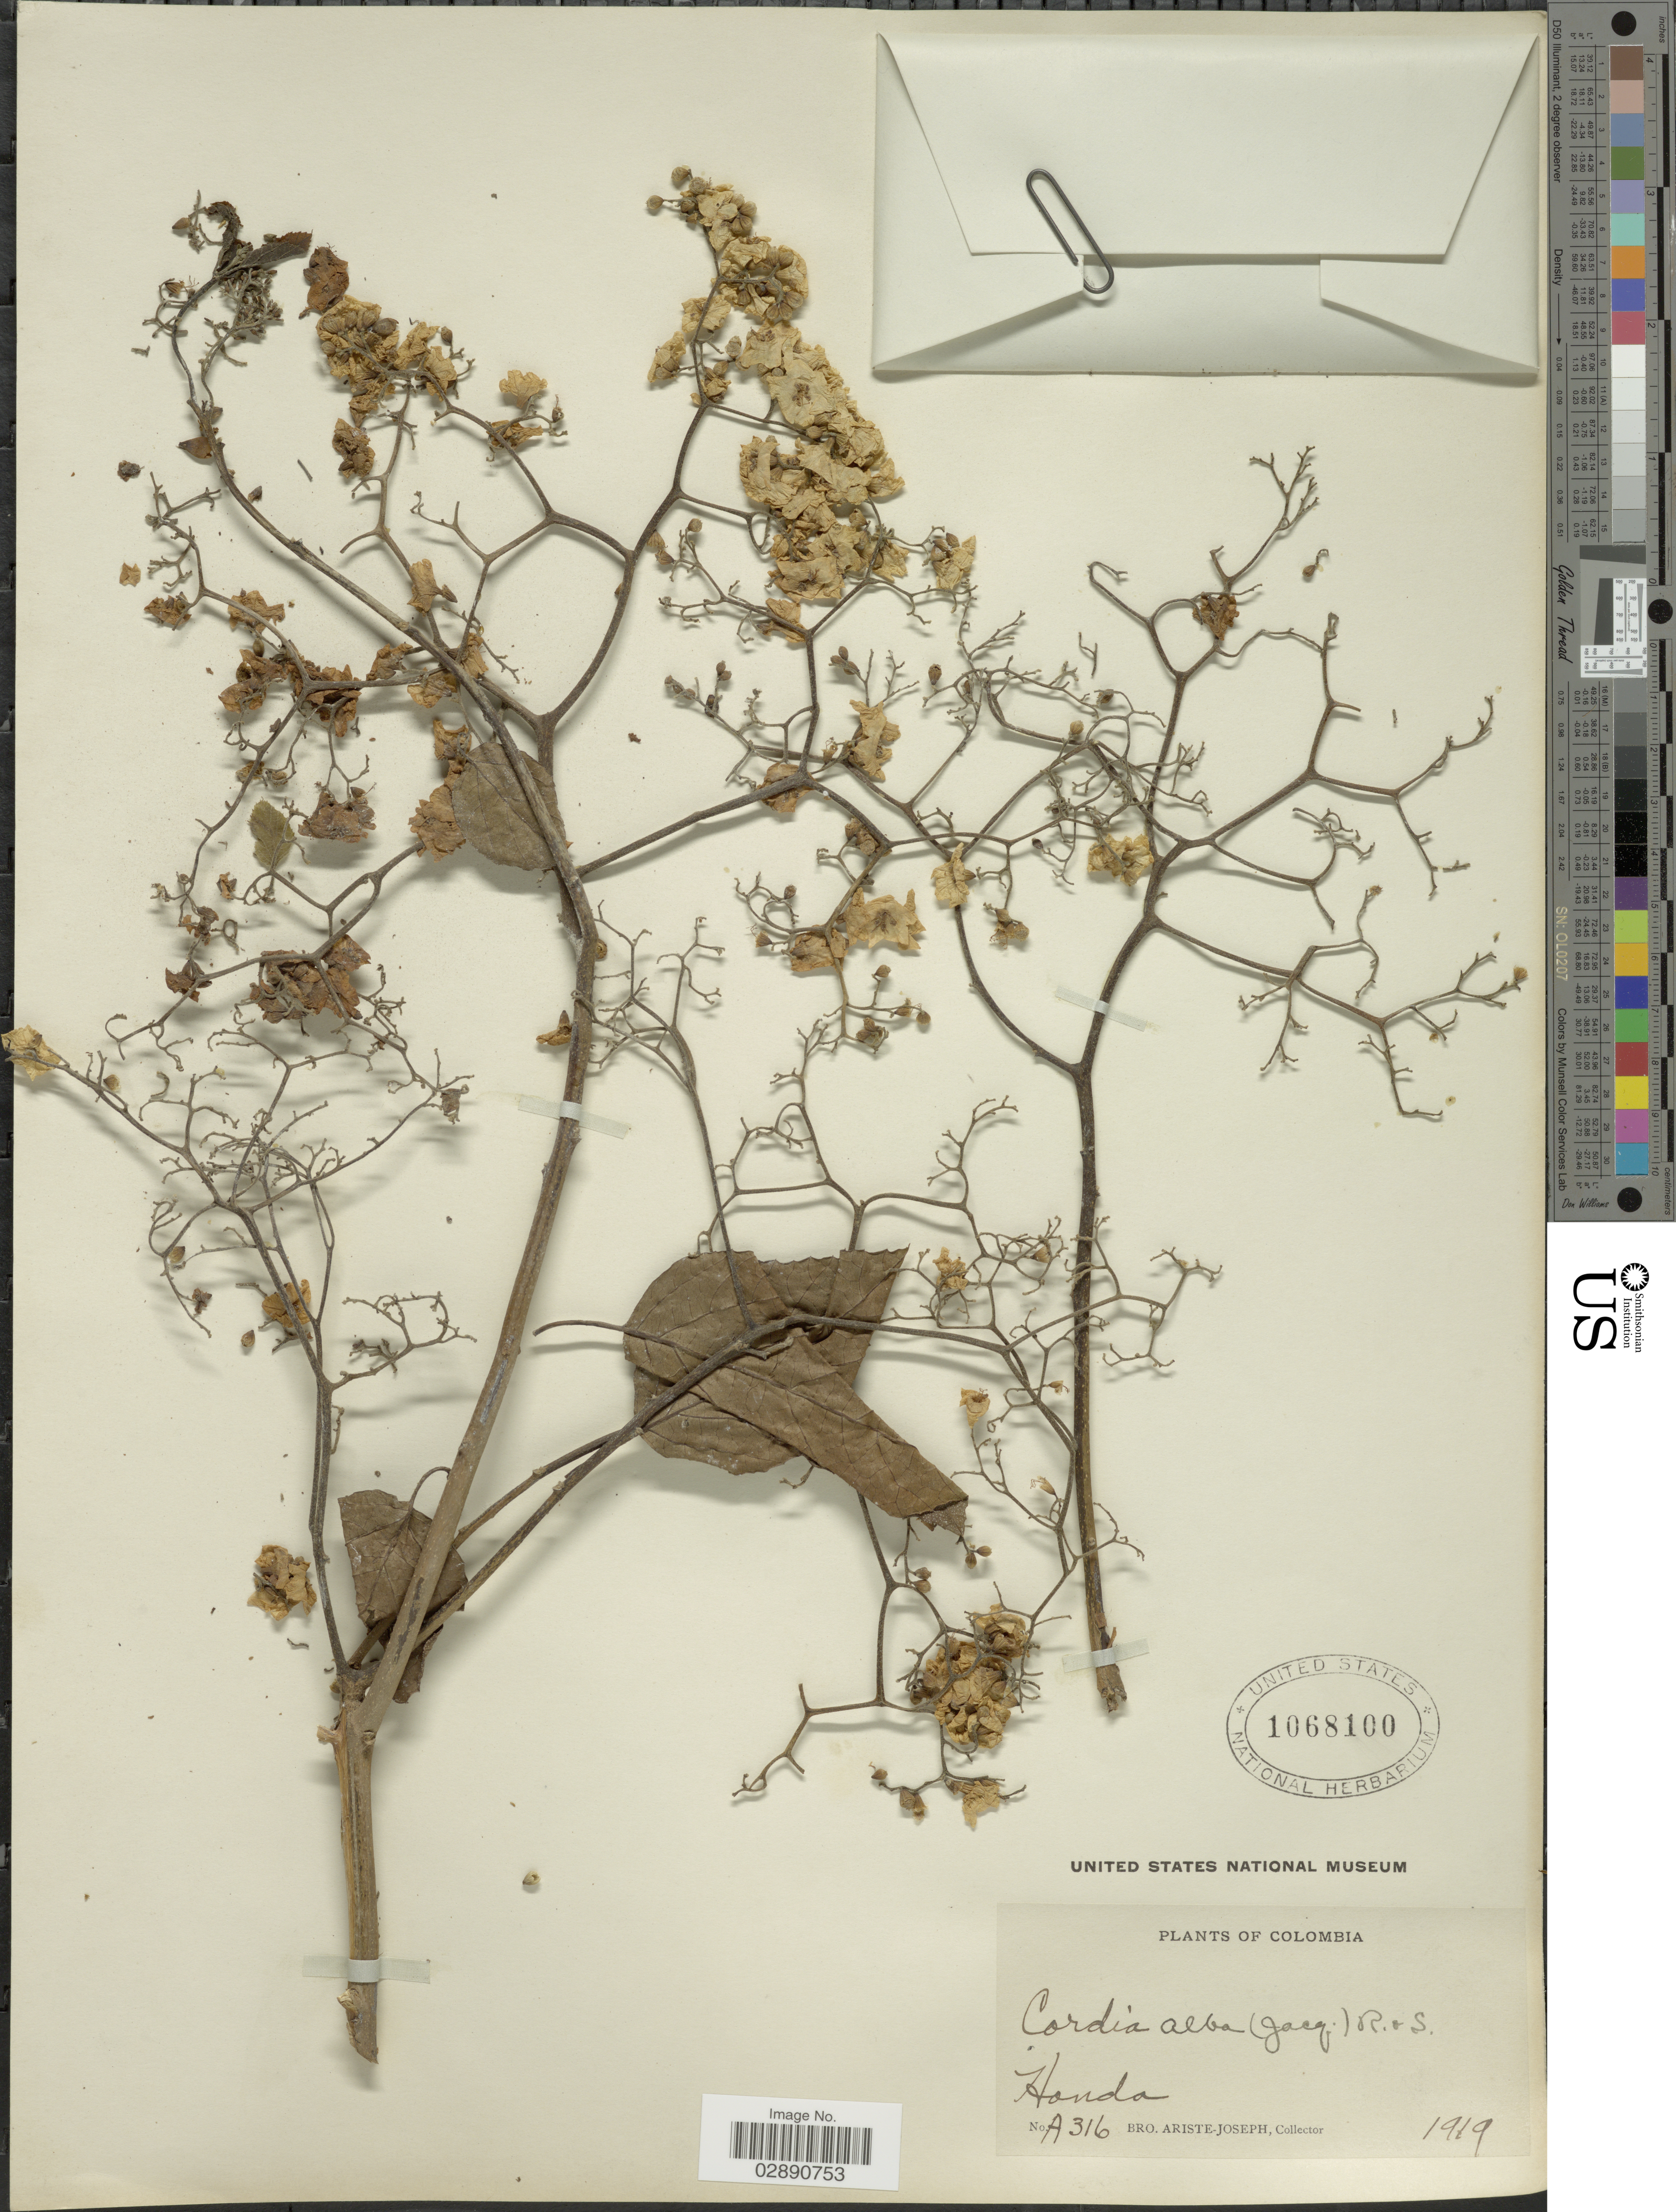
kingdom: Plantae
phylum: Tracheophyta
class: Magnoliopsida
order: Boraginales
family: Cordiaceae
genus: Cordia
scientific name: Cordia dentata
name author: Poir.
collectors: Bro. Ariste-Joseph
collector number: A316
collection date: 1919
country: Colombia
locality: Honda.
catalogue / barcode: US 1068100